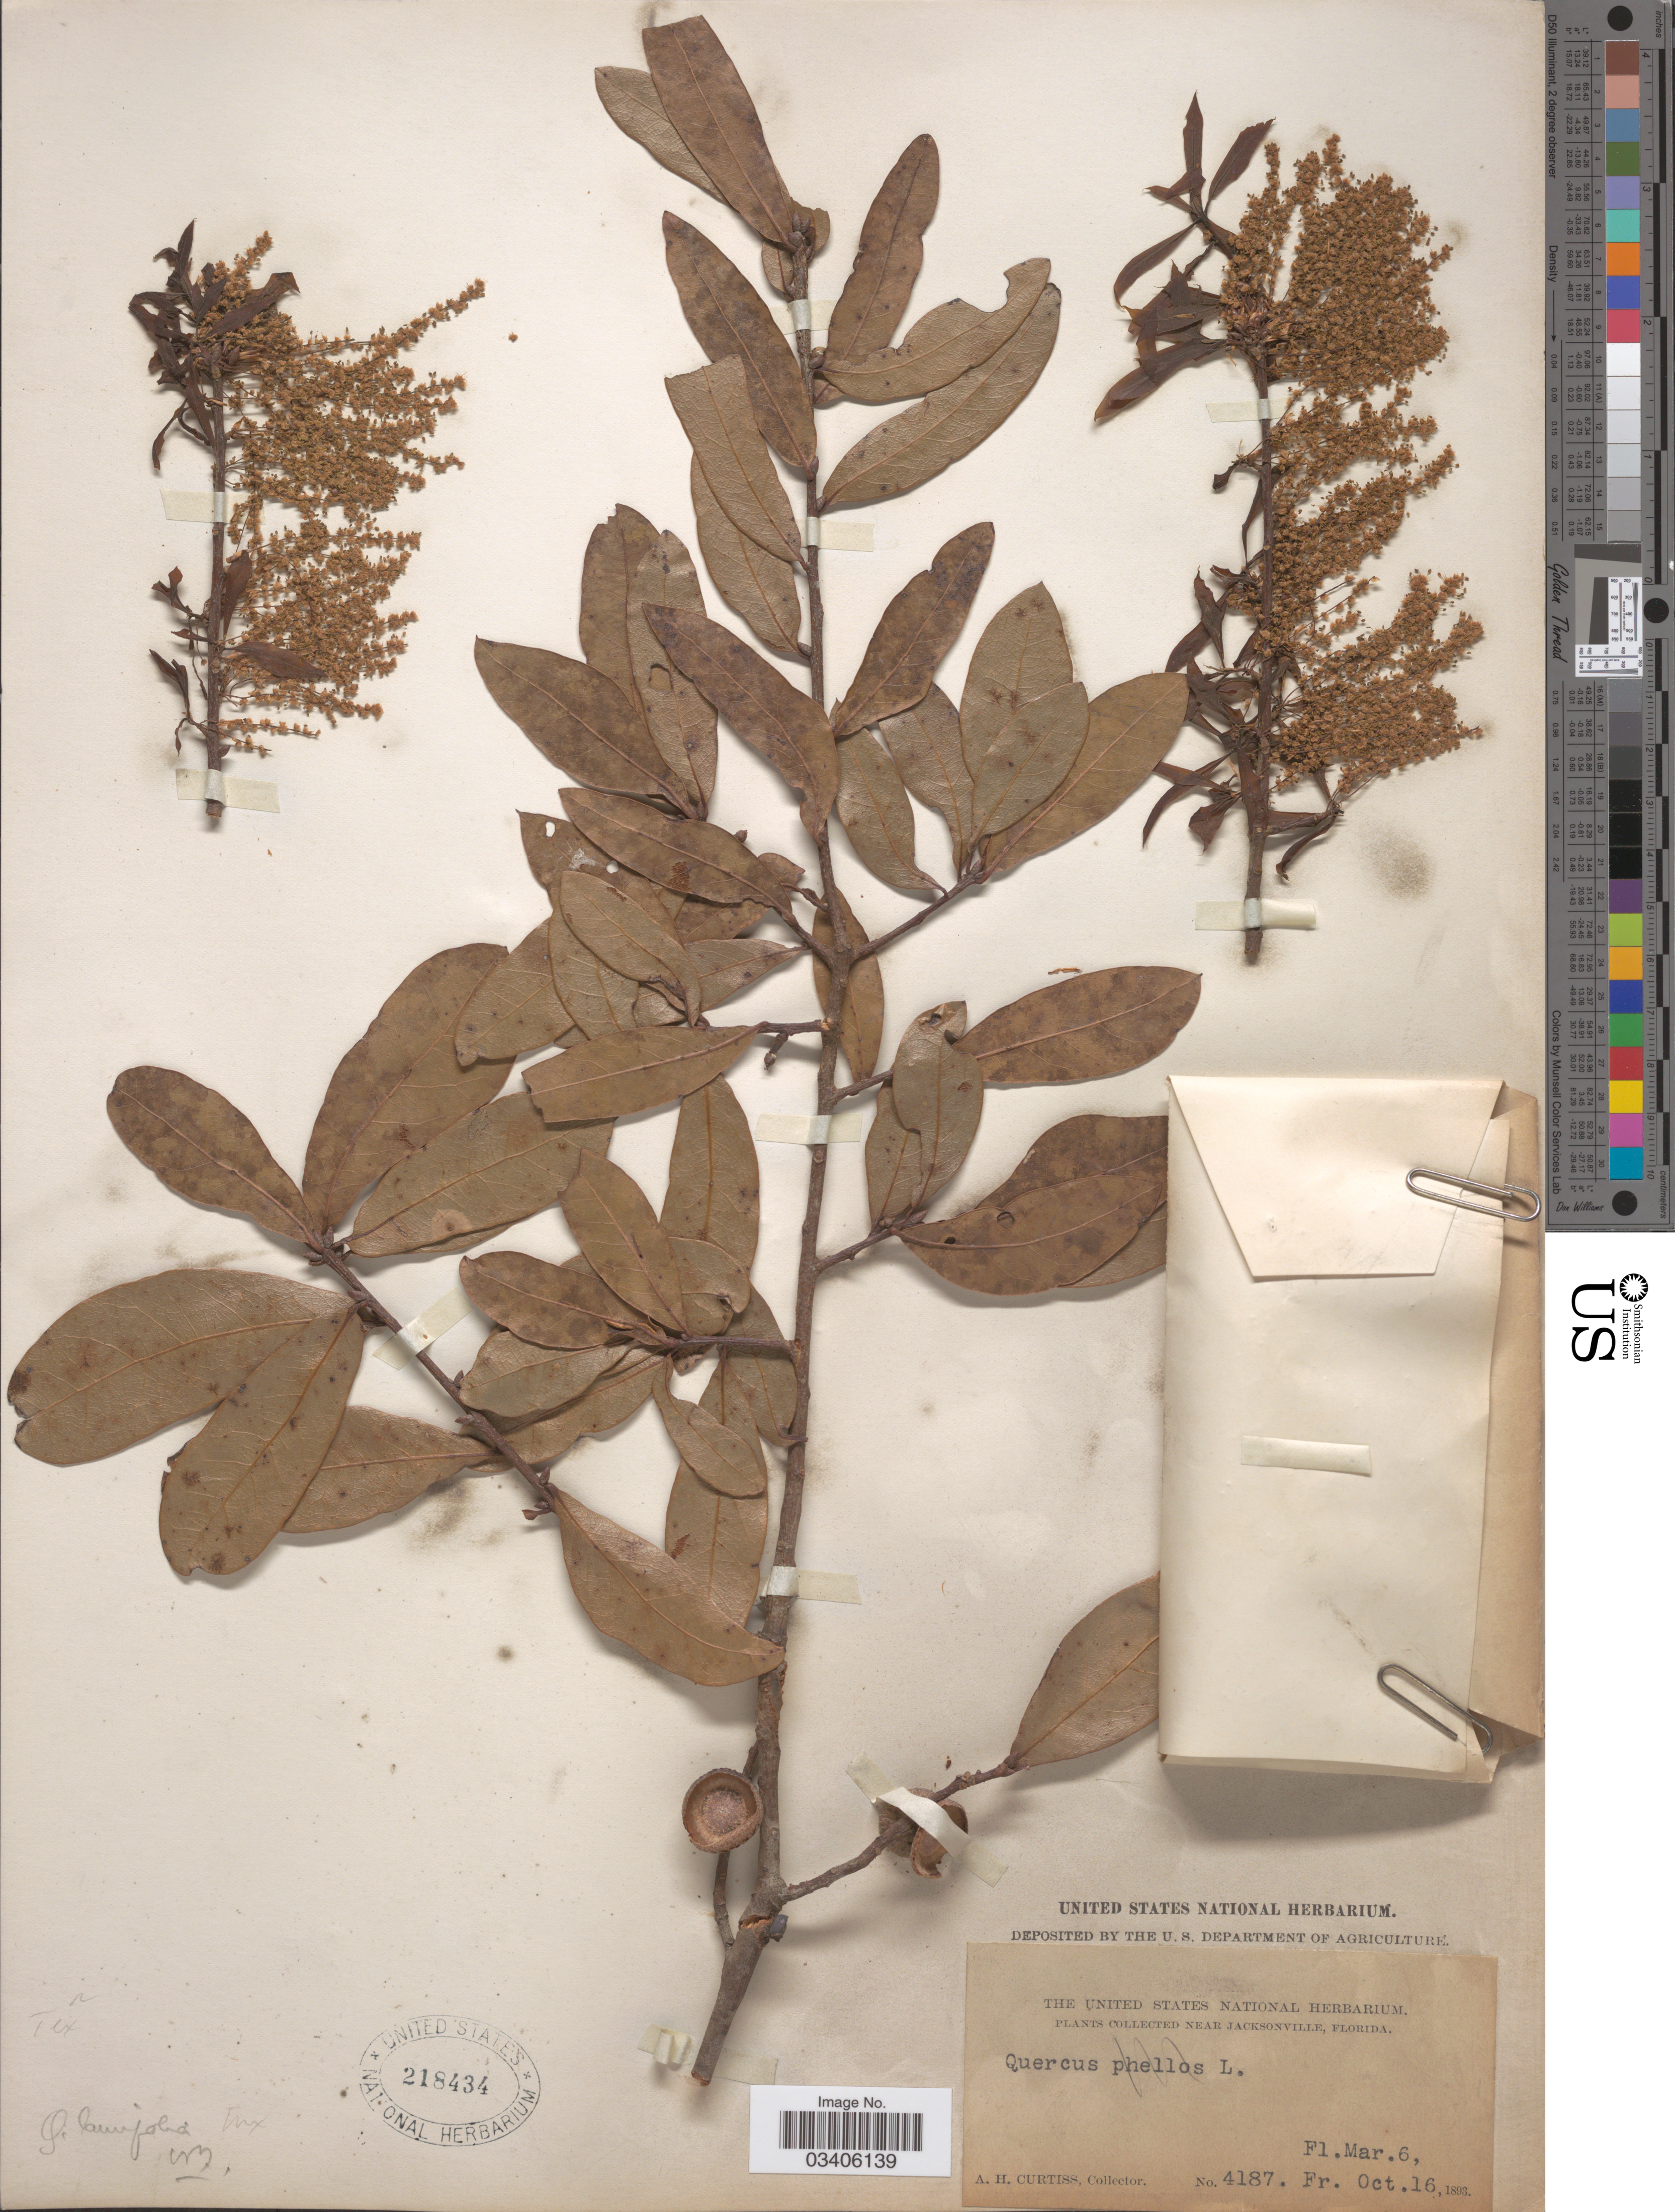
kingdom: Plantae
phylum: Tracheophyta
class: Magnoliopsida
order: Fagales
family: Fagaceae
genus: Quercus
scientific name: Quercus laurifolia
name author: Michx.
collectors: A. H. Curtiss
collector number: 4187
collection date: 1893-03-06/1893-10-16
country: United States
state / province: Florida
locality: Near Jacksonville.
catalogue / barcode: US 218434